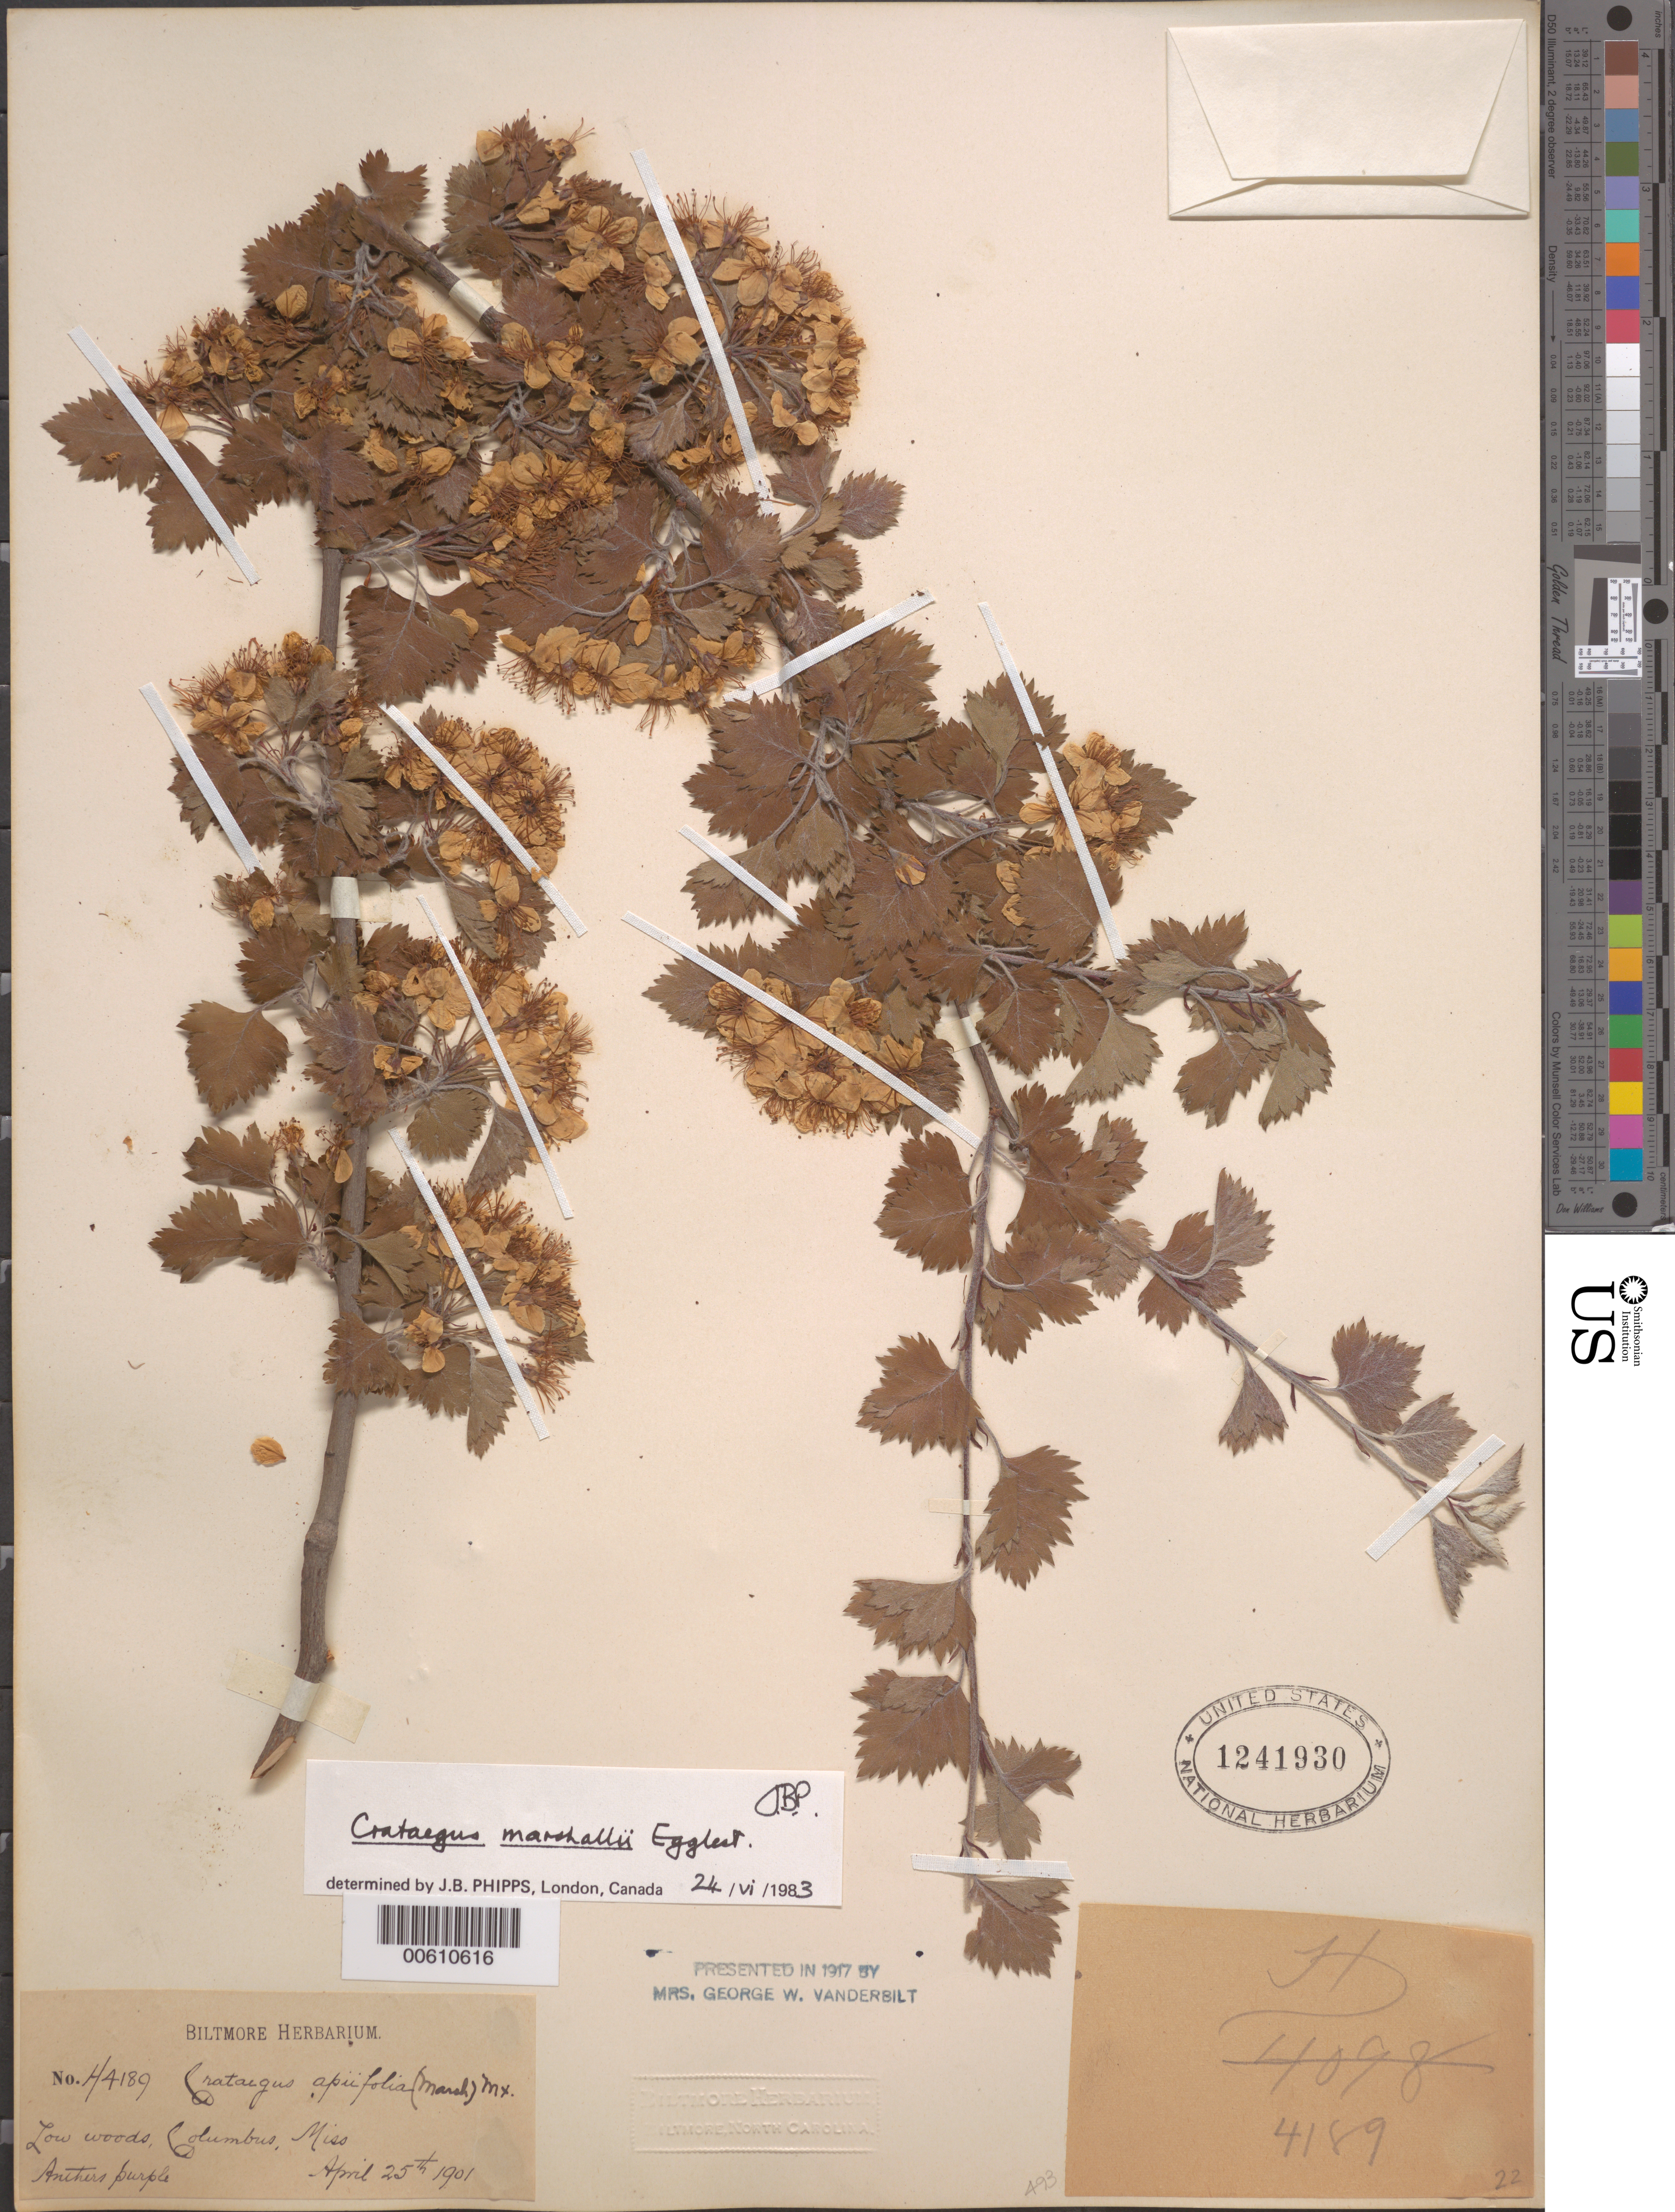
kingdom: Plantae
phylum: Tracheophyta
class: Magnoliopsida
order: Rosales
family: Rosaceae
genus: Crataegus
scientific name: Crataegus marshallii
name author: Eggl.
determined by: Phipps, James B., (UWO), University of Western Ontario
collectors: ex herb. Biltmore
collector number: H4189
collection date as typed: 25 Apr 1901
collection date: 1901-04-25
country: United States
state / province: Mississippi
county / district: Lowndes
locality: Columbus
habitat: Low woods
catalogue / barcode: US 1241930